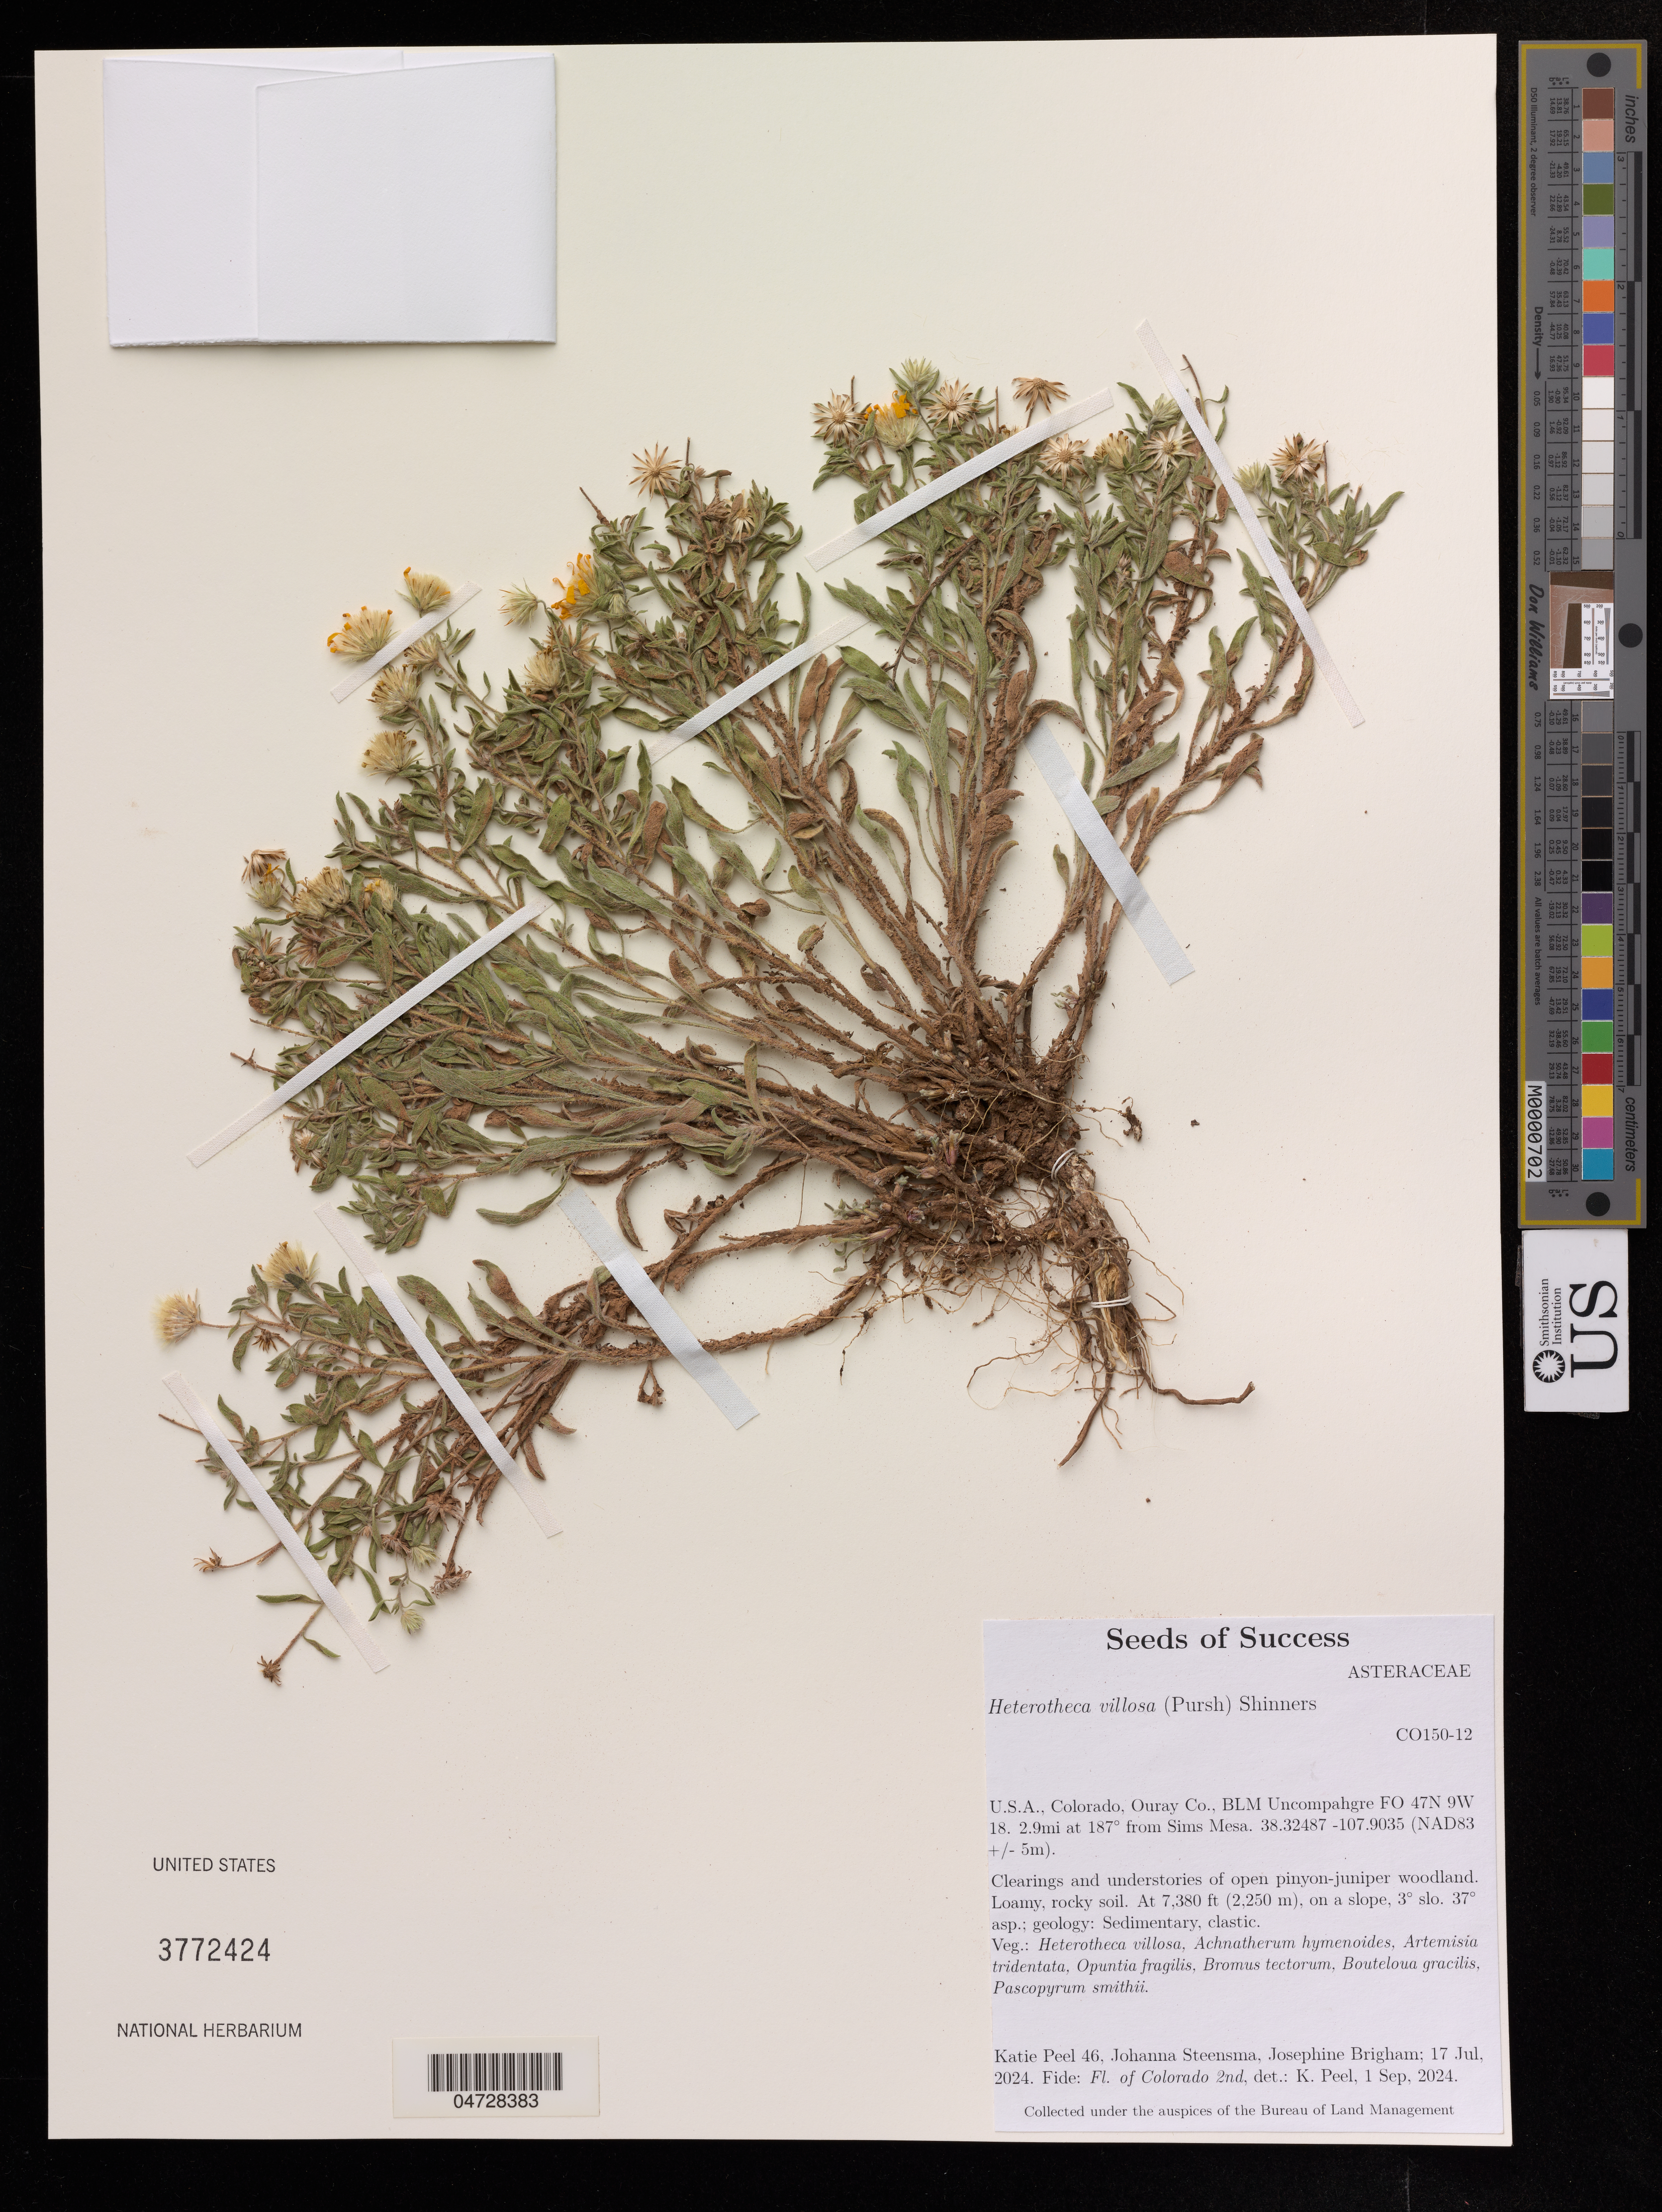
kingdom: Plantae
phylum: Tracheophyta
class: Magnoliopsida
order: Asterales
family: Asteraceae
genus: Heterotheca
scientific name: Heterotheca villosa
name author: (Pursh) Shinners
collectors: K. Peel, J. Steensma & J. Brigham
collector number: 46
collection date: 2024-07-17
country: United States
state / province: Colorado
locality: Ouray Co., BLM Uncompahgre FO 47N 9W 19. 2.9mi at 187° from Sims Mesa.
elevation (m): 2249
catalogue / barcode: US 3772424